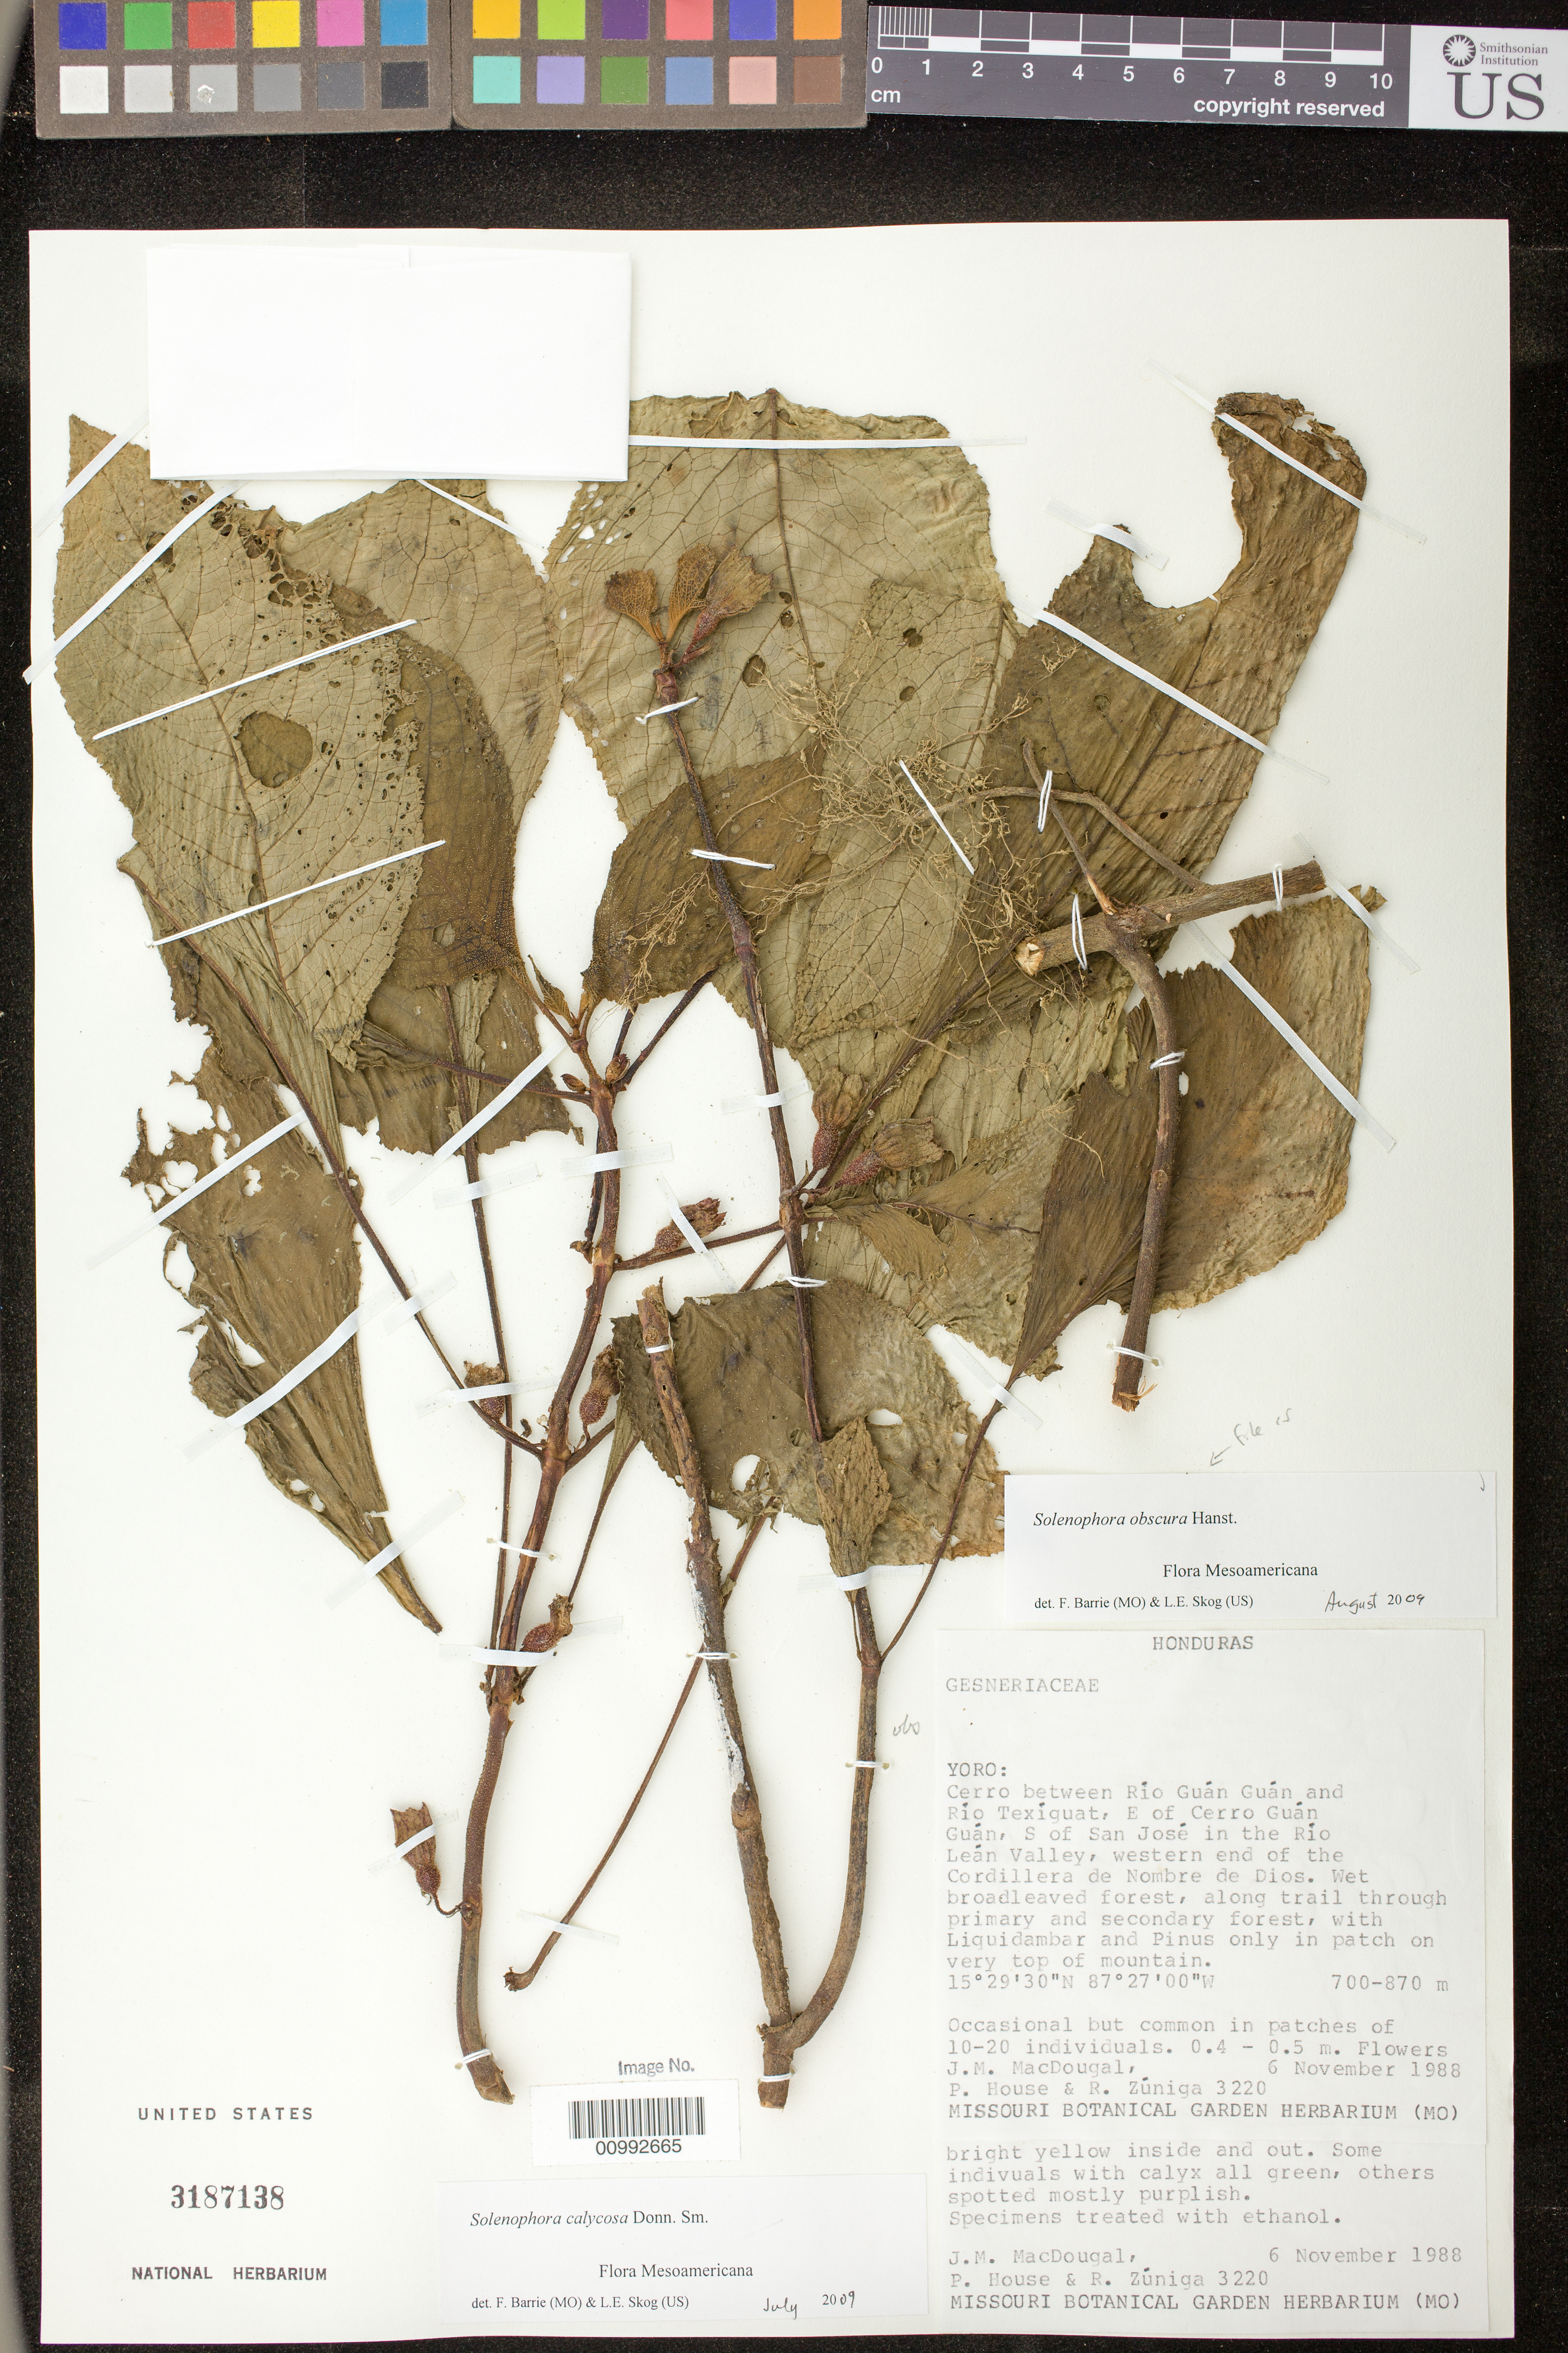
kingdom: Plantae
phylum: Tracheophyta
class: Magnoliopsida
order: Lamiales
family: Gesneriaceae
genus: Solenophora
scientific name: Solenophora obscura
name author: Hanst.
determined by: Barrie, F. R.; Skog, Laurence E.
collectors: J. M. MacDougal, P. House & R. Zúñiga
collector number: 3220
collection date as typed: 06 Nov 1988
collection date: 1988-11-06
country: Honduras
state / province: Yoro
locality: Yoro: Cerro between Río Guán Guán and Río Texíguat, E of Cerro Guaán Guán, S of San José in the Río Leán Valley, western end of the Cordillera de Nombre de Dios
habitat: Wet broadleaved forest, along trail through primary and secondary forest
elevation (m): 700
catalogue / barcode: US 3187138